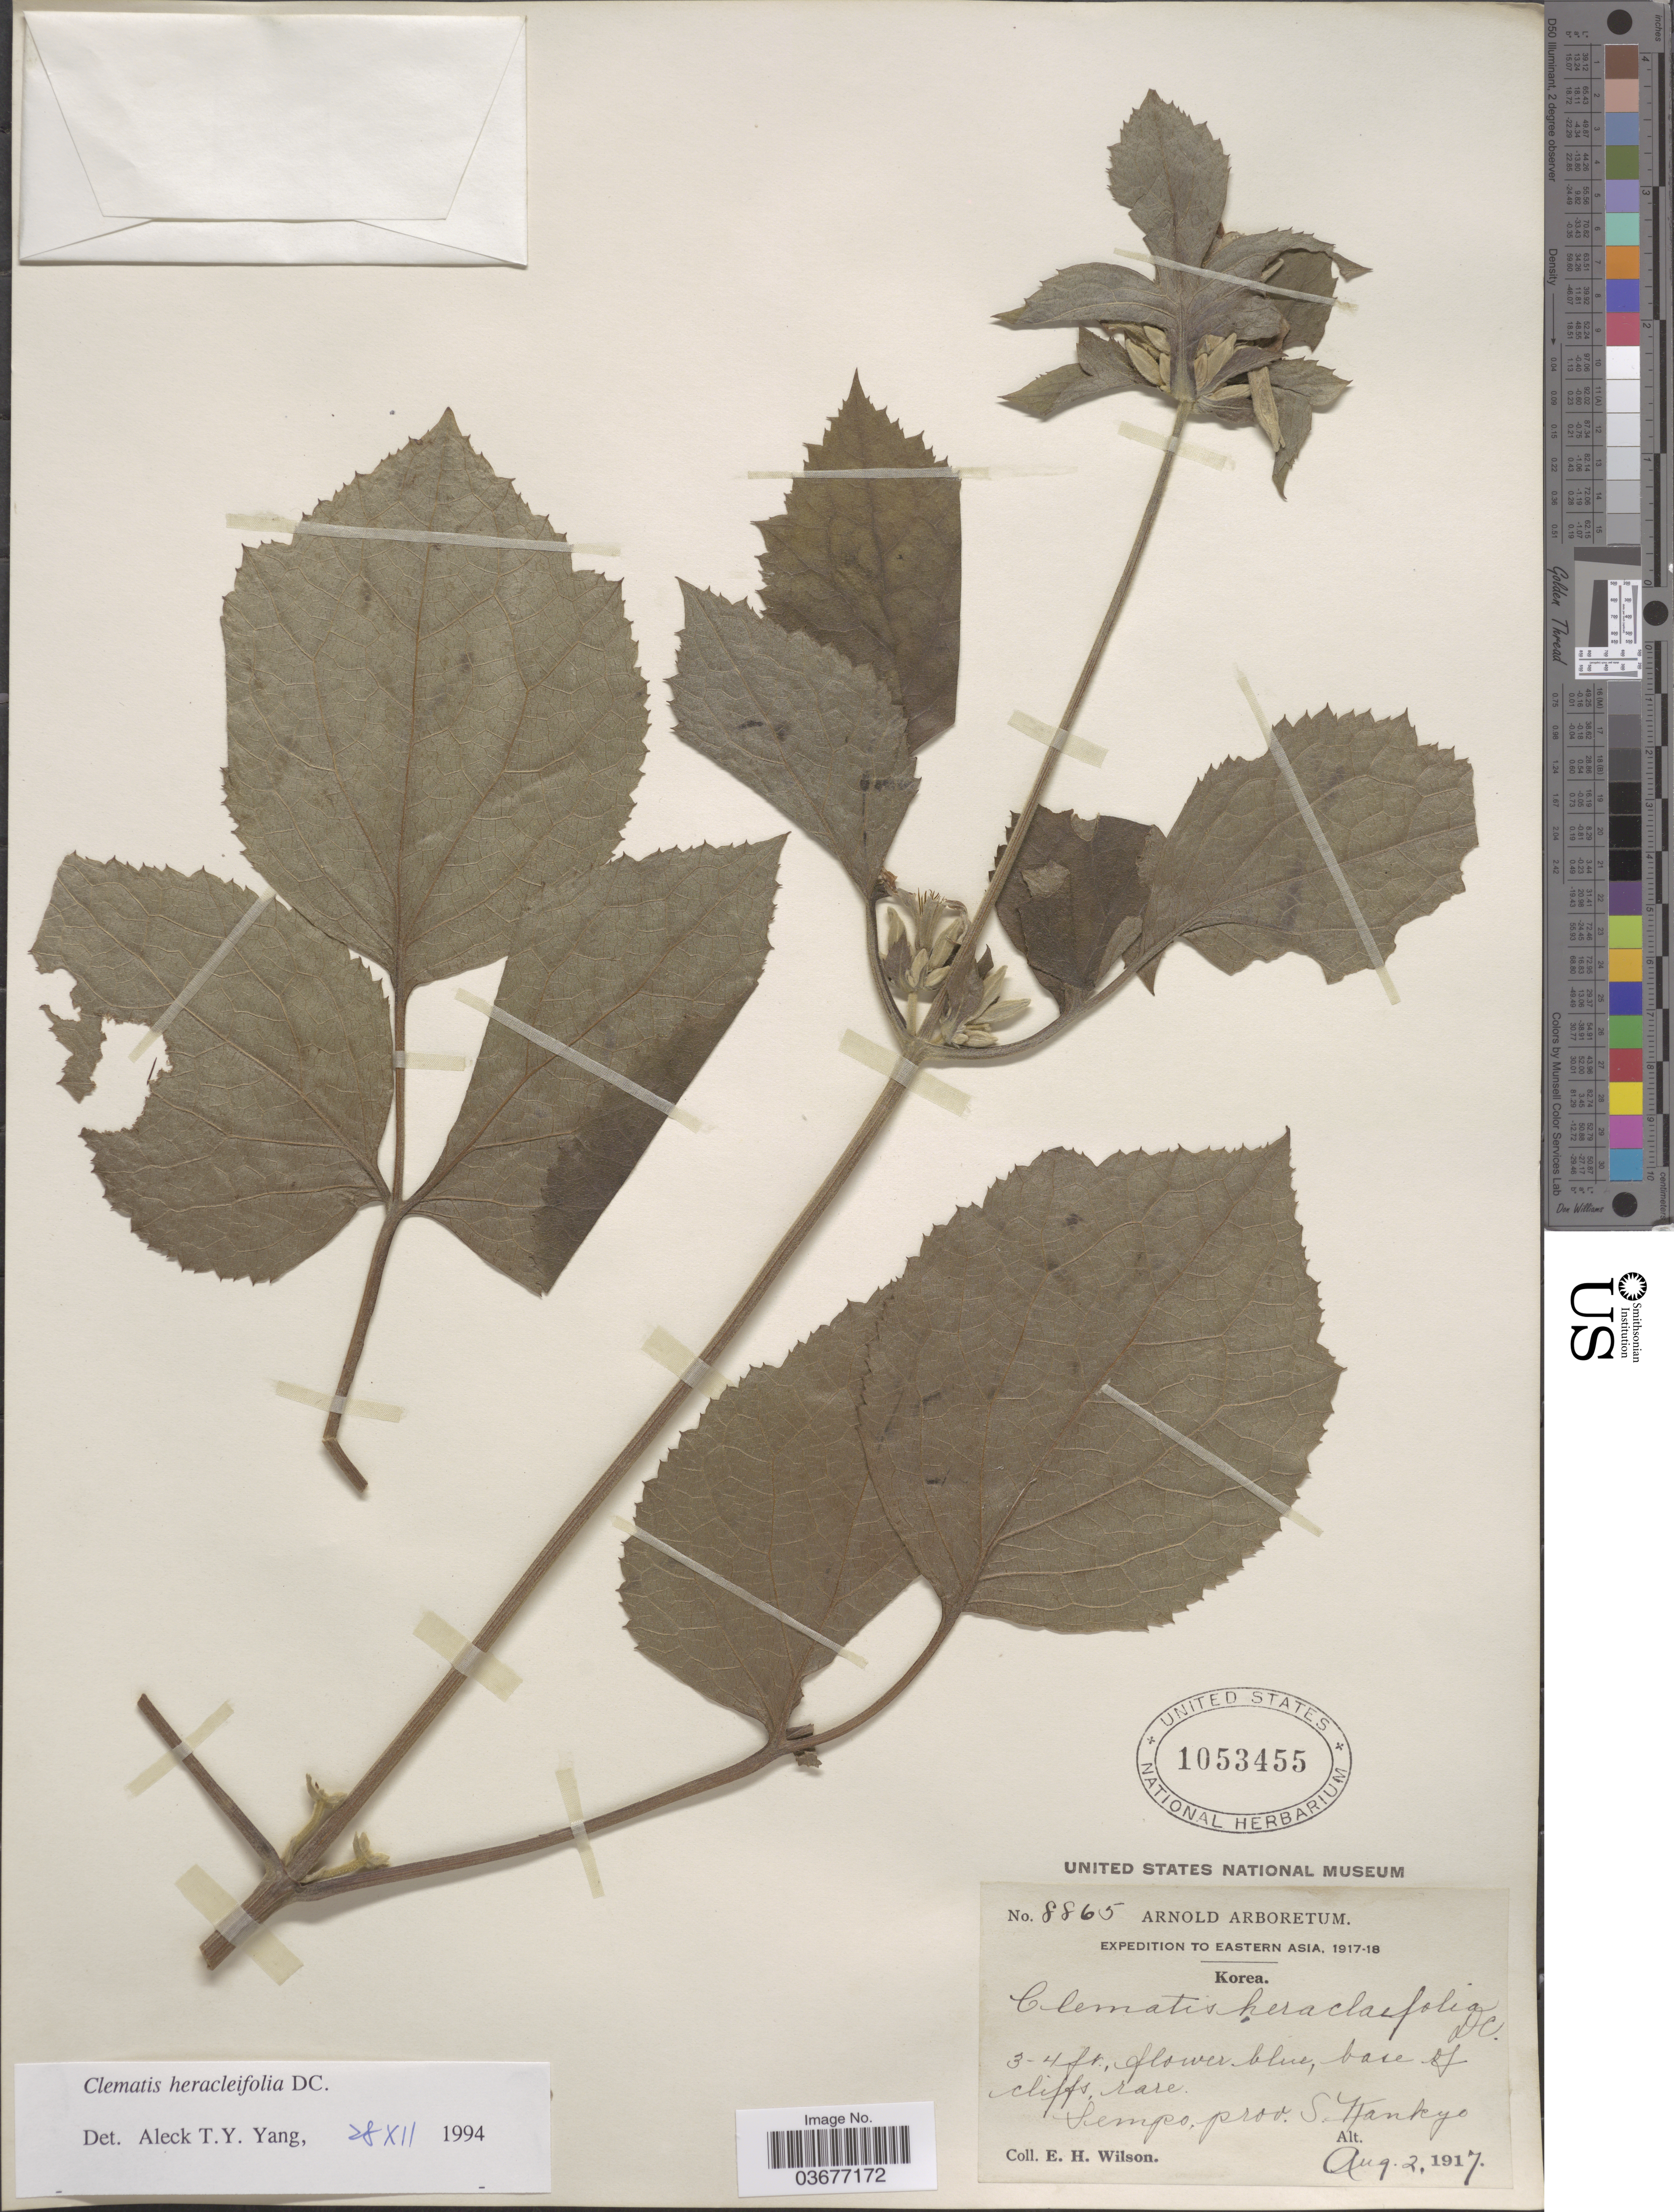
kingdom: Plantae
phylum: Tracheophyta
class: Magnoliopsida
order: Ranunculales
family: Ranunculaceae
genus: Clematis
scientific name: Clematis heracleifolia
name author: DC.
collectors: E. Wilson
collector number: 8865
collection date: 1917-08-02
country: North Korea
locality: Eastern Asia. Korea. Sempo, prov. S. Kankyo.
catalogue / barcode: US 1053455